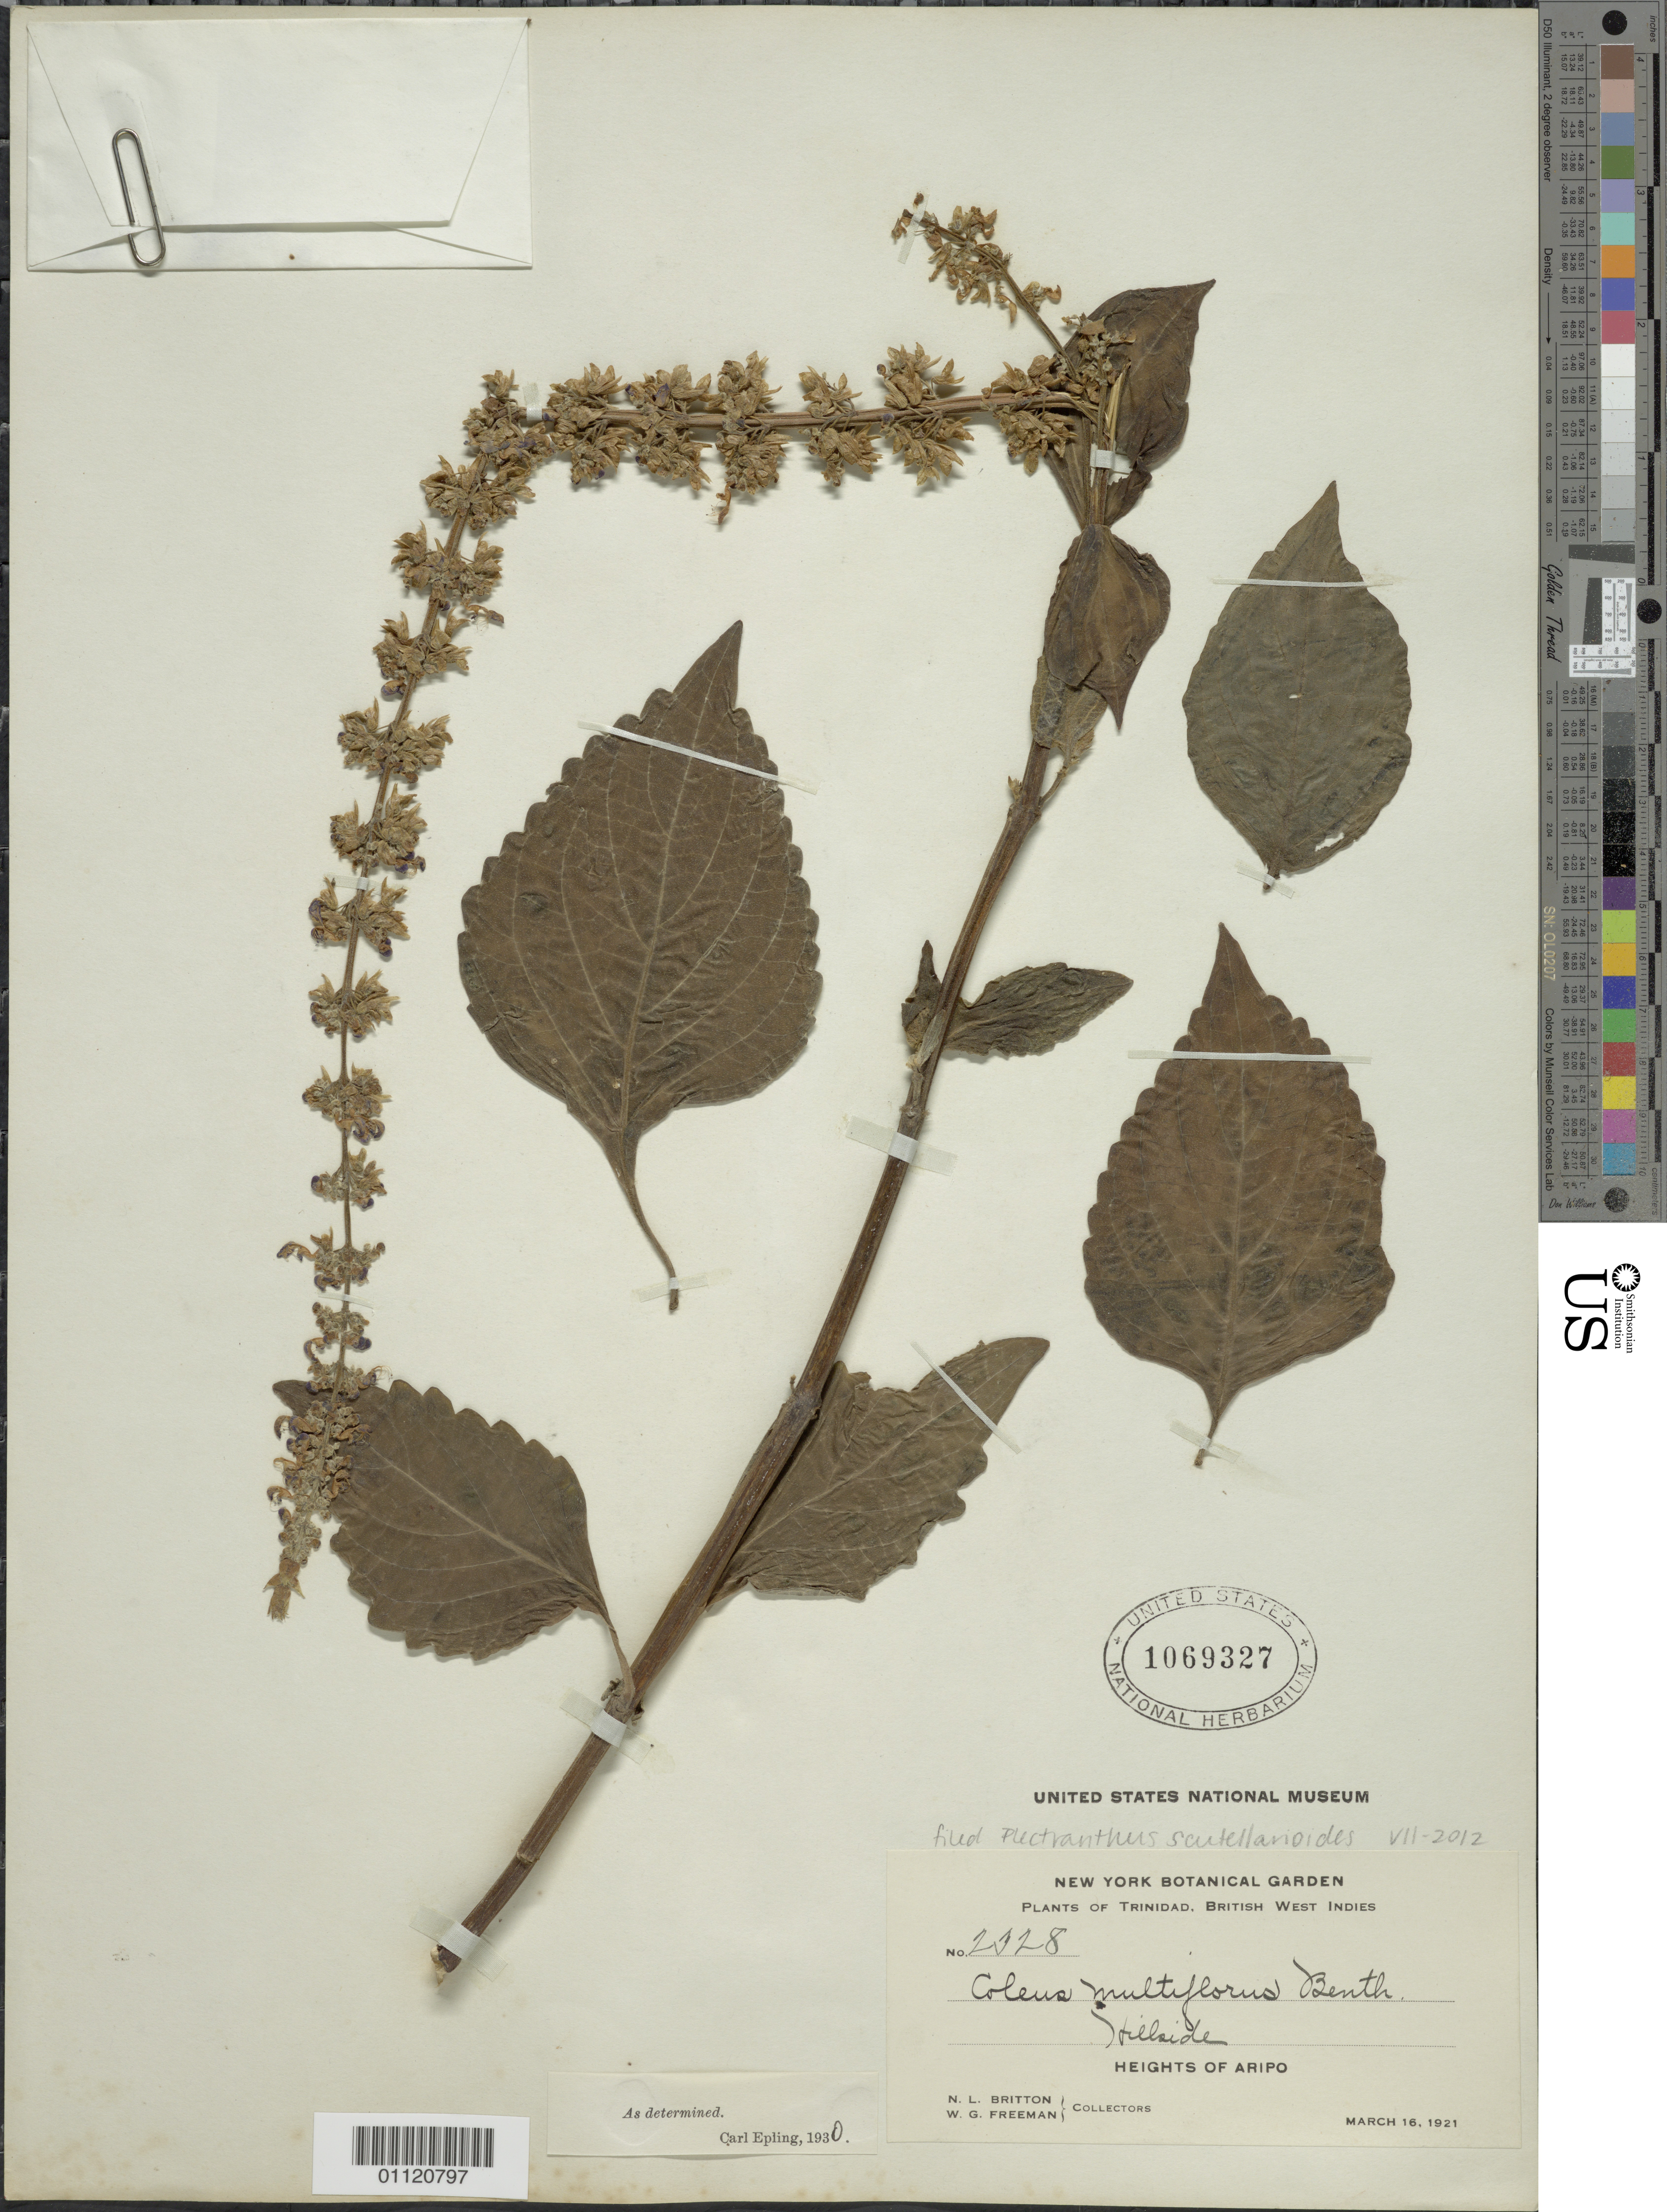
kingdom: Plantae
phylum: Tracheophyta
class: Magnoliopsida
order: Lamiales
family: Lamiaceae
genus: Plectranthus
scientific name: Plectranthus scutellarioides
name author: (L.) R. Br.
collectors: N. Britton & W. Freeman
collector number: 2328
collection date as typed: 16 Mar 1921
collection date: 1921-03-16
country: Trinidad and Tobago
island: Trinidad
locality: Heights of Aripo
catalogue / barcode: US 1069327